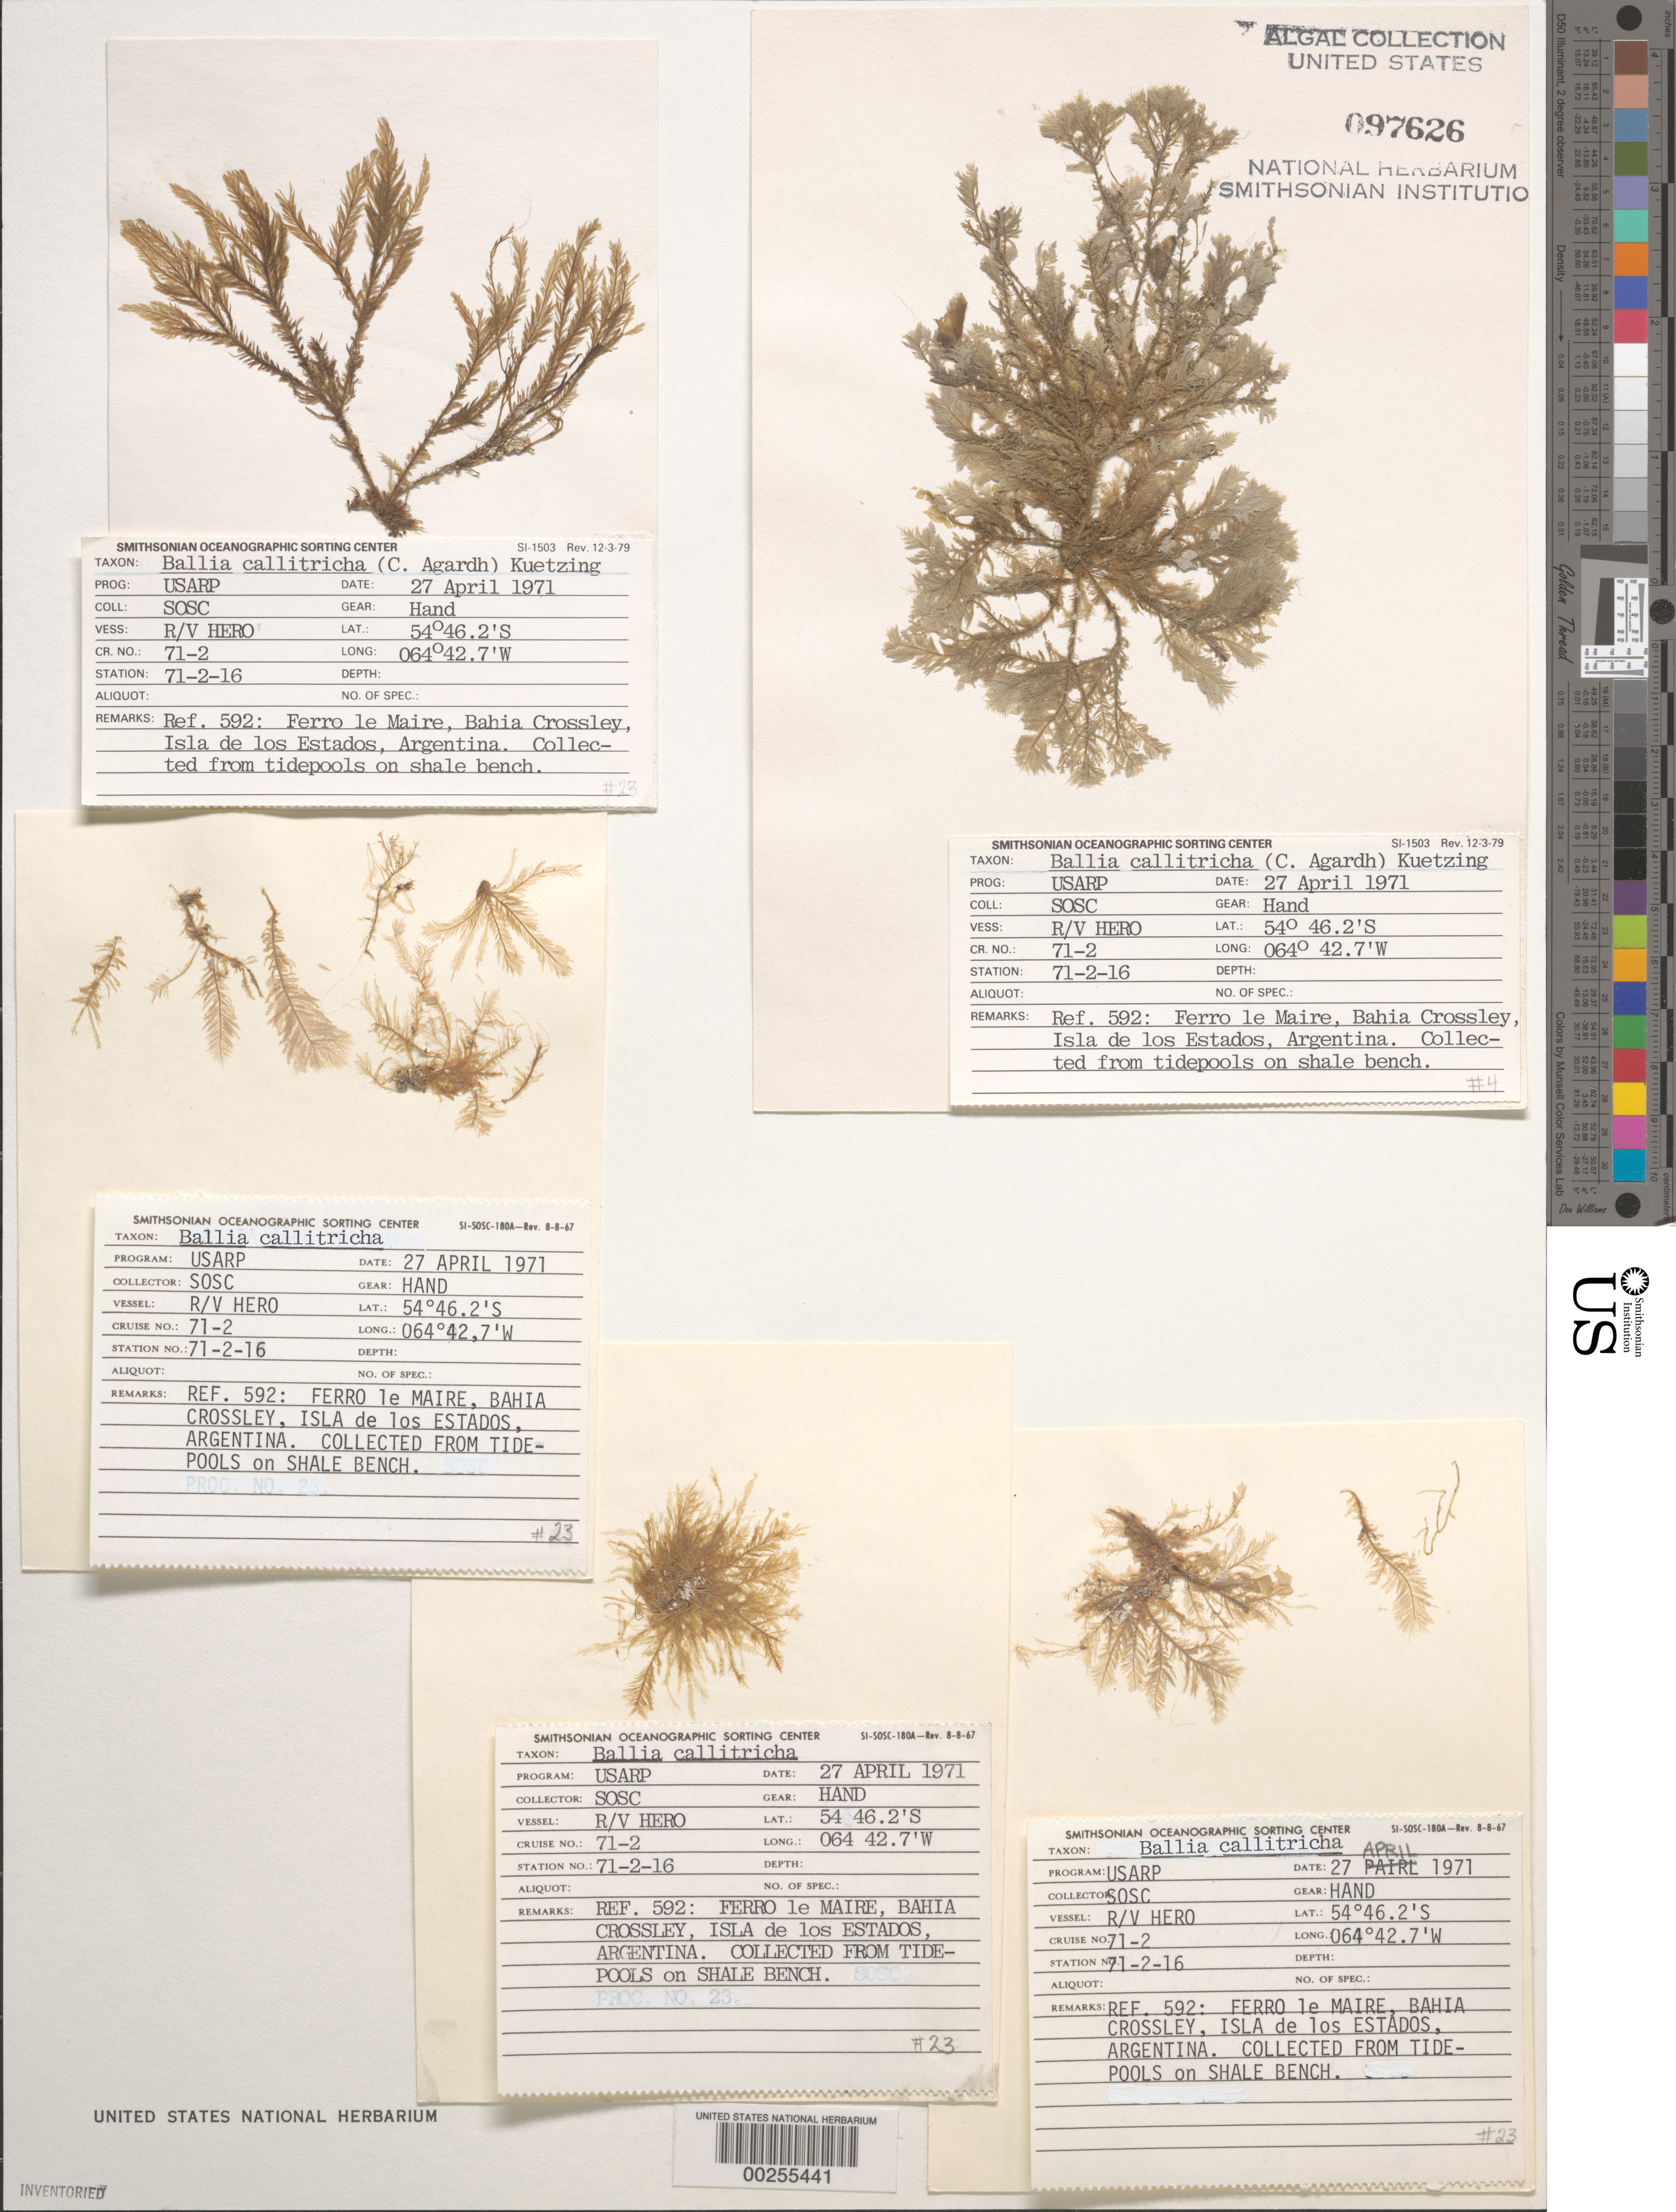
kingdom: Plantae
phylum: Rhodophyta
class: Florideophyceae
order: Balliales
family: Balliaceae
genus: Ballia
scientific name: Ballia callitricha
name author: (C. Agardh) Kützing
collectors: SOSC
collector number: Station 71-2-16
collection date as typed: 27 Apr 1971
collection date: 1971-04-27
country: Argentina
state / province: Tierra del Fuego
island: Isla de los Estados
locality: Ferro le Maire, Bahia Crossley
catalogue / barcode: US 97626